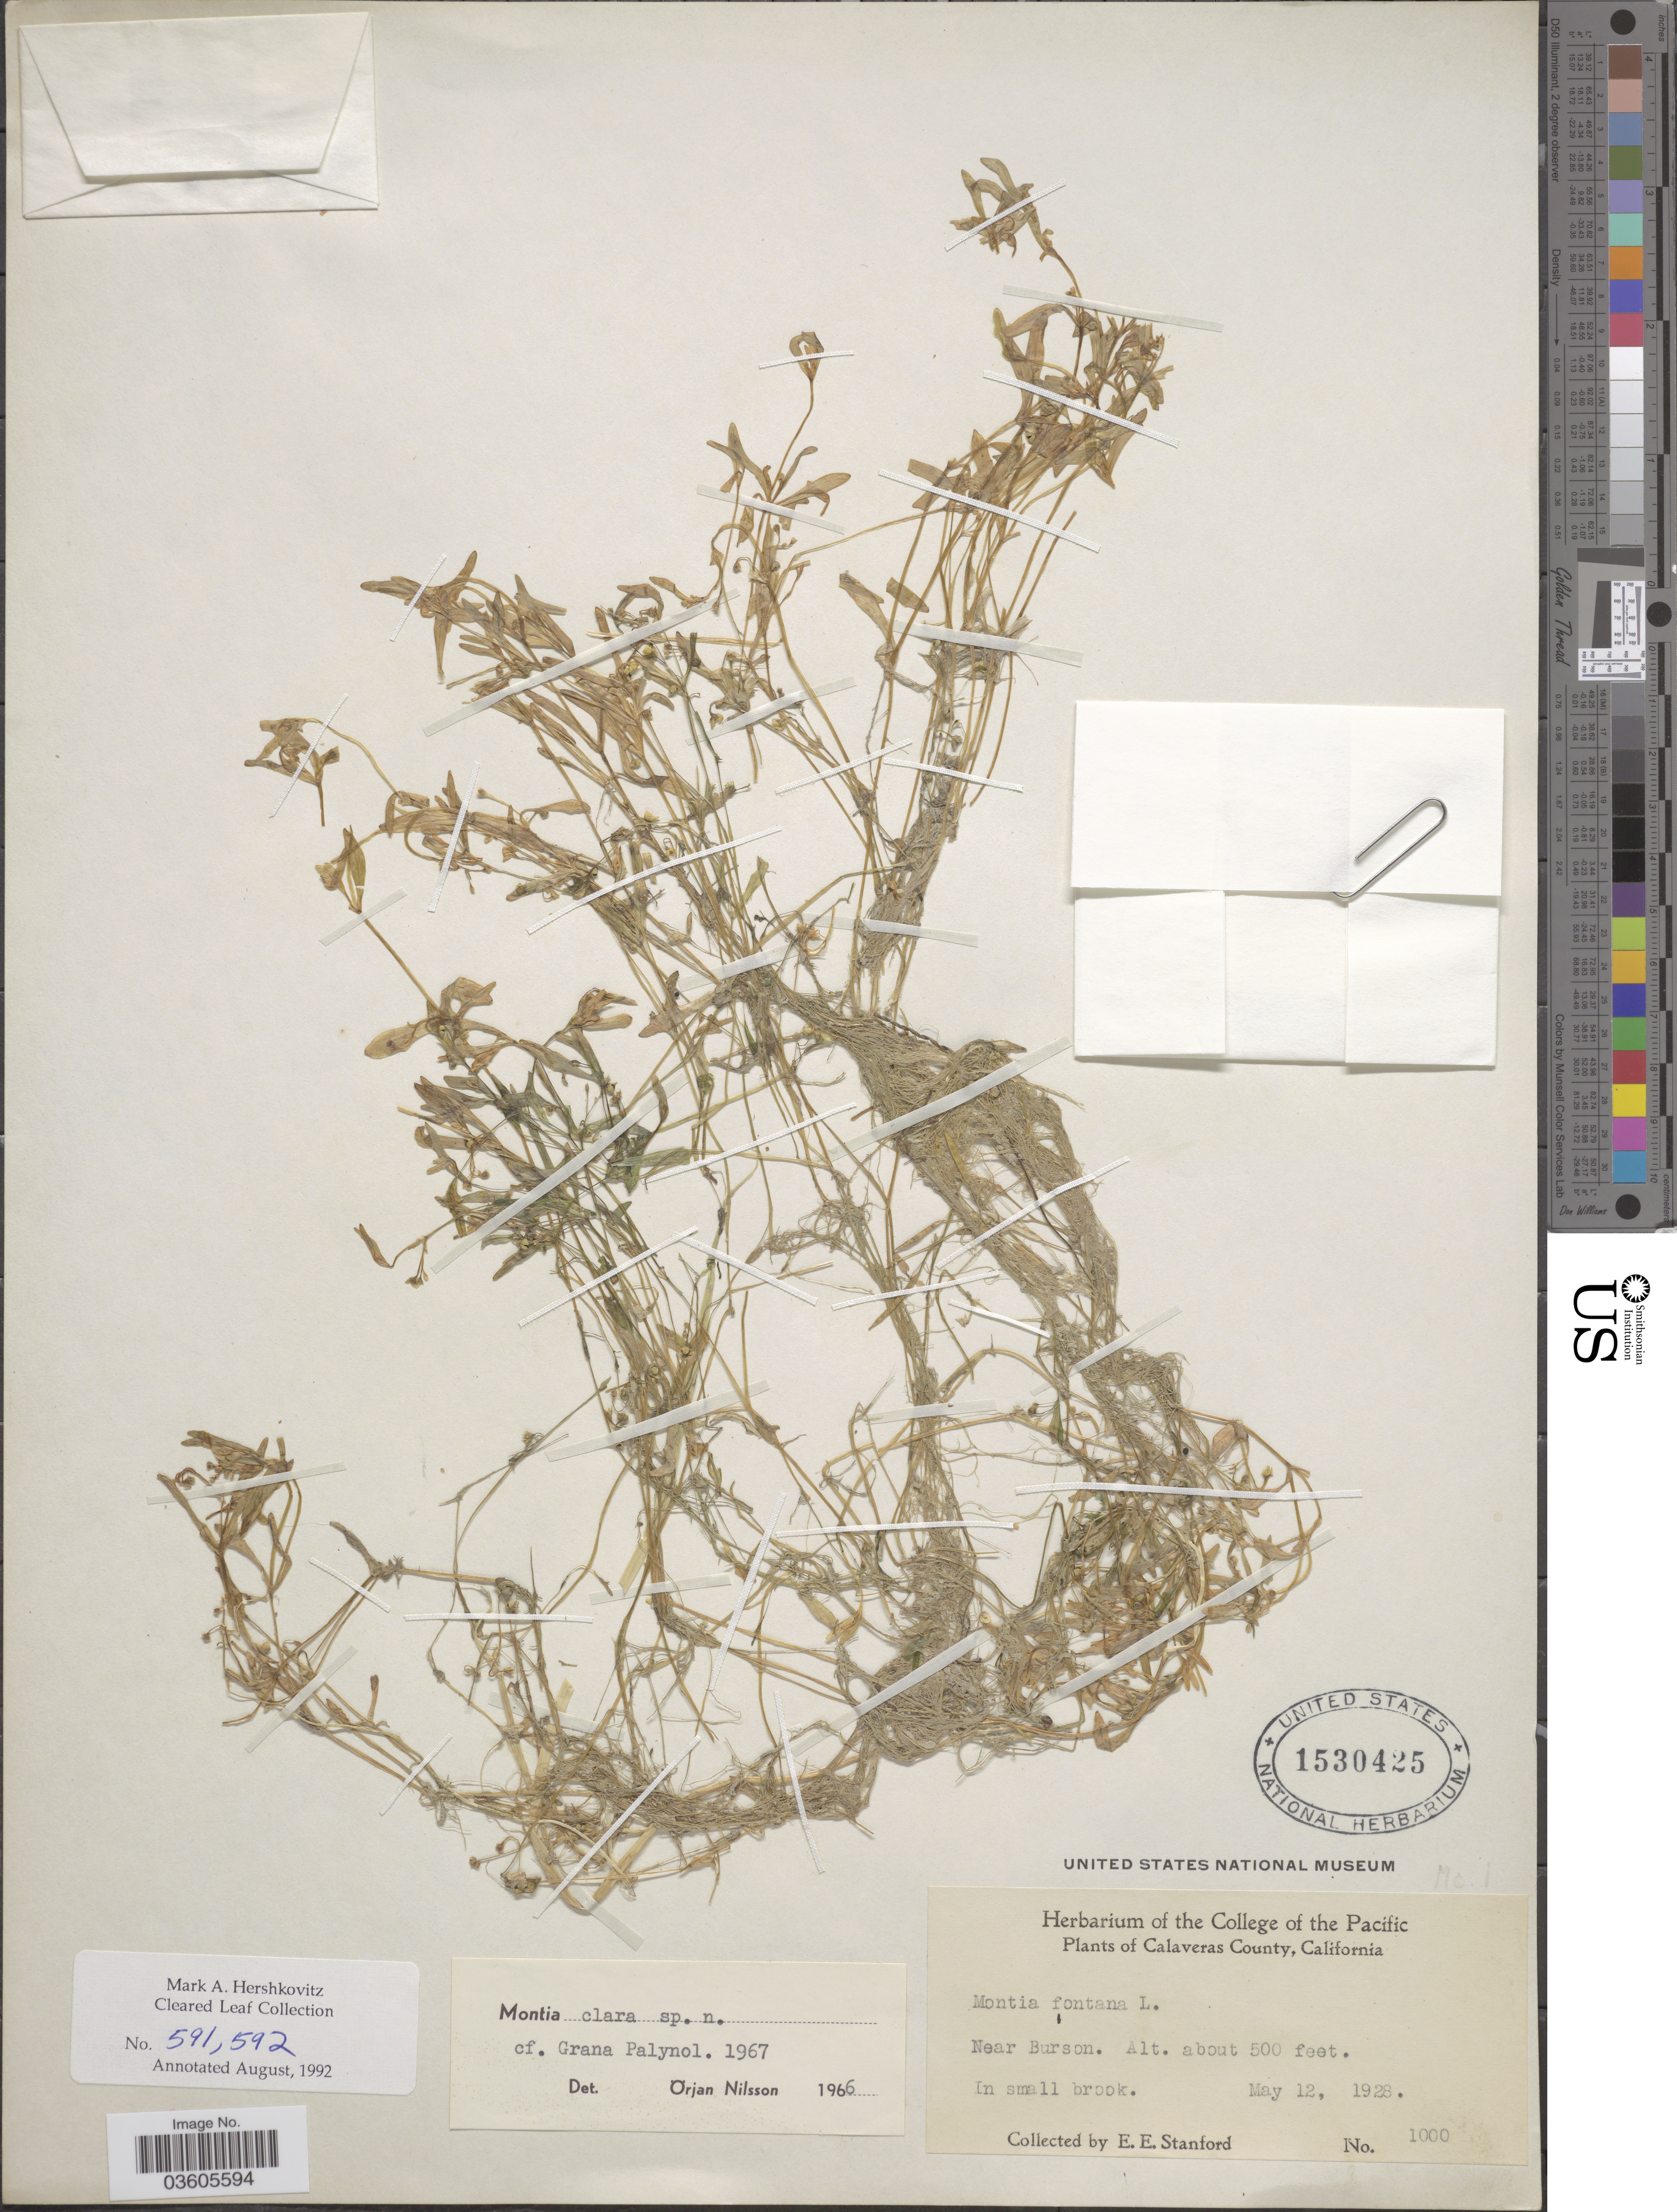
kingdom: Plantae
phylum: Tracheophyta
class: Magnoliopsida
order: Caryophyllales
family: Montiaceae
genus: Montia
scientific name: Montia clara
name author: Ö. Nilsson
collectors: E. Stanford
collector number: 1000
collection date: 1928-05-12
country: United States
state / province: California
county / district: Calaveras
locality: Calaveras County. Near Burson.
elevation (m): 152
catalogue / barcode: US 1530425